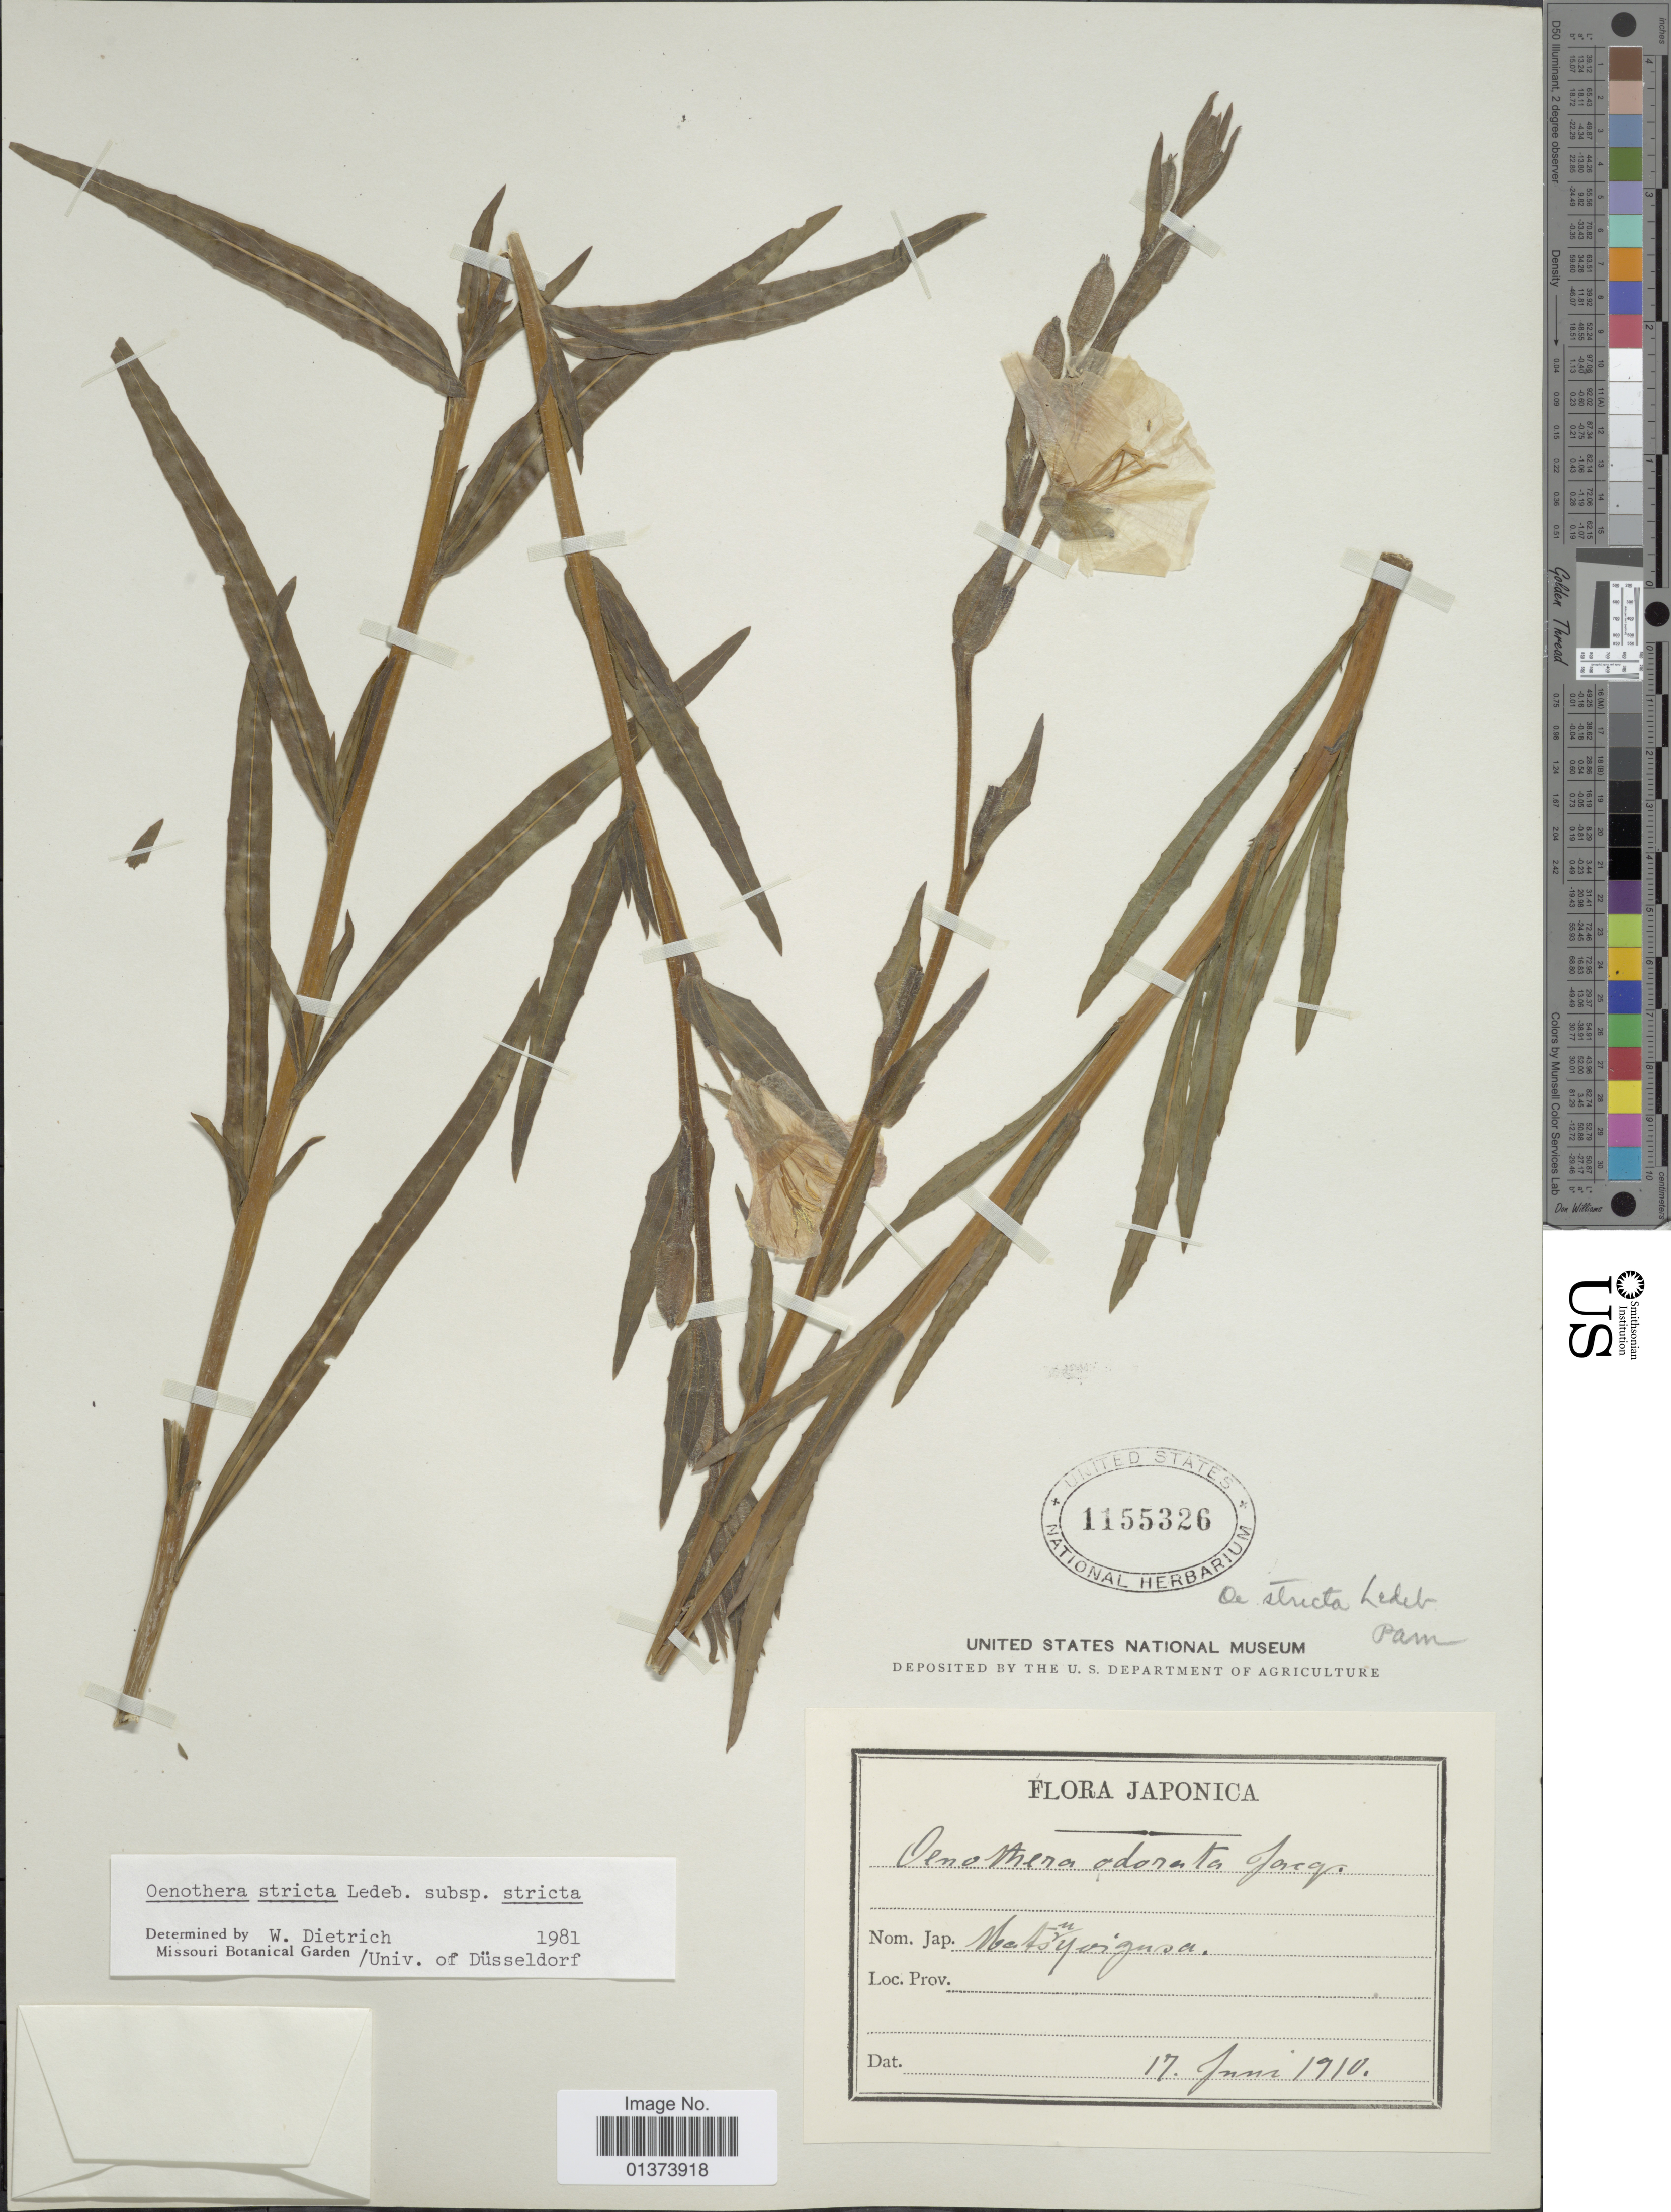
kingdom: Plantae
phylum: Tracheophyta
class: Magnoliopsida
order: Myrtales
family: Onagraceae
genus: Oenothera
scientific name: Oenothera stricta subsp. stricta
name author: Ledeb. ex Link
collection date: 1910-06-17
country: Japan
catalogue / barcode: US 1155326